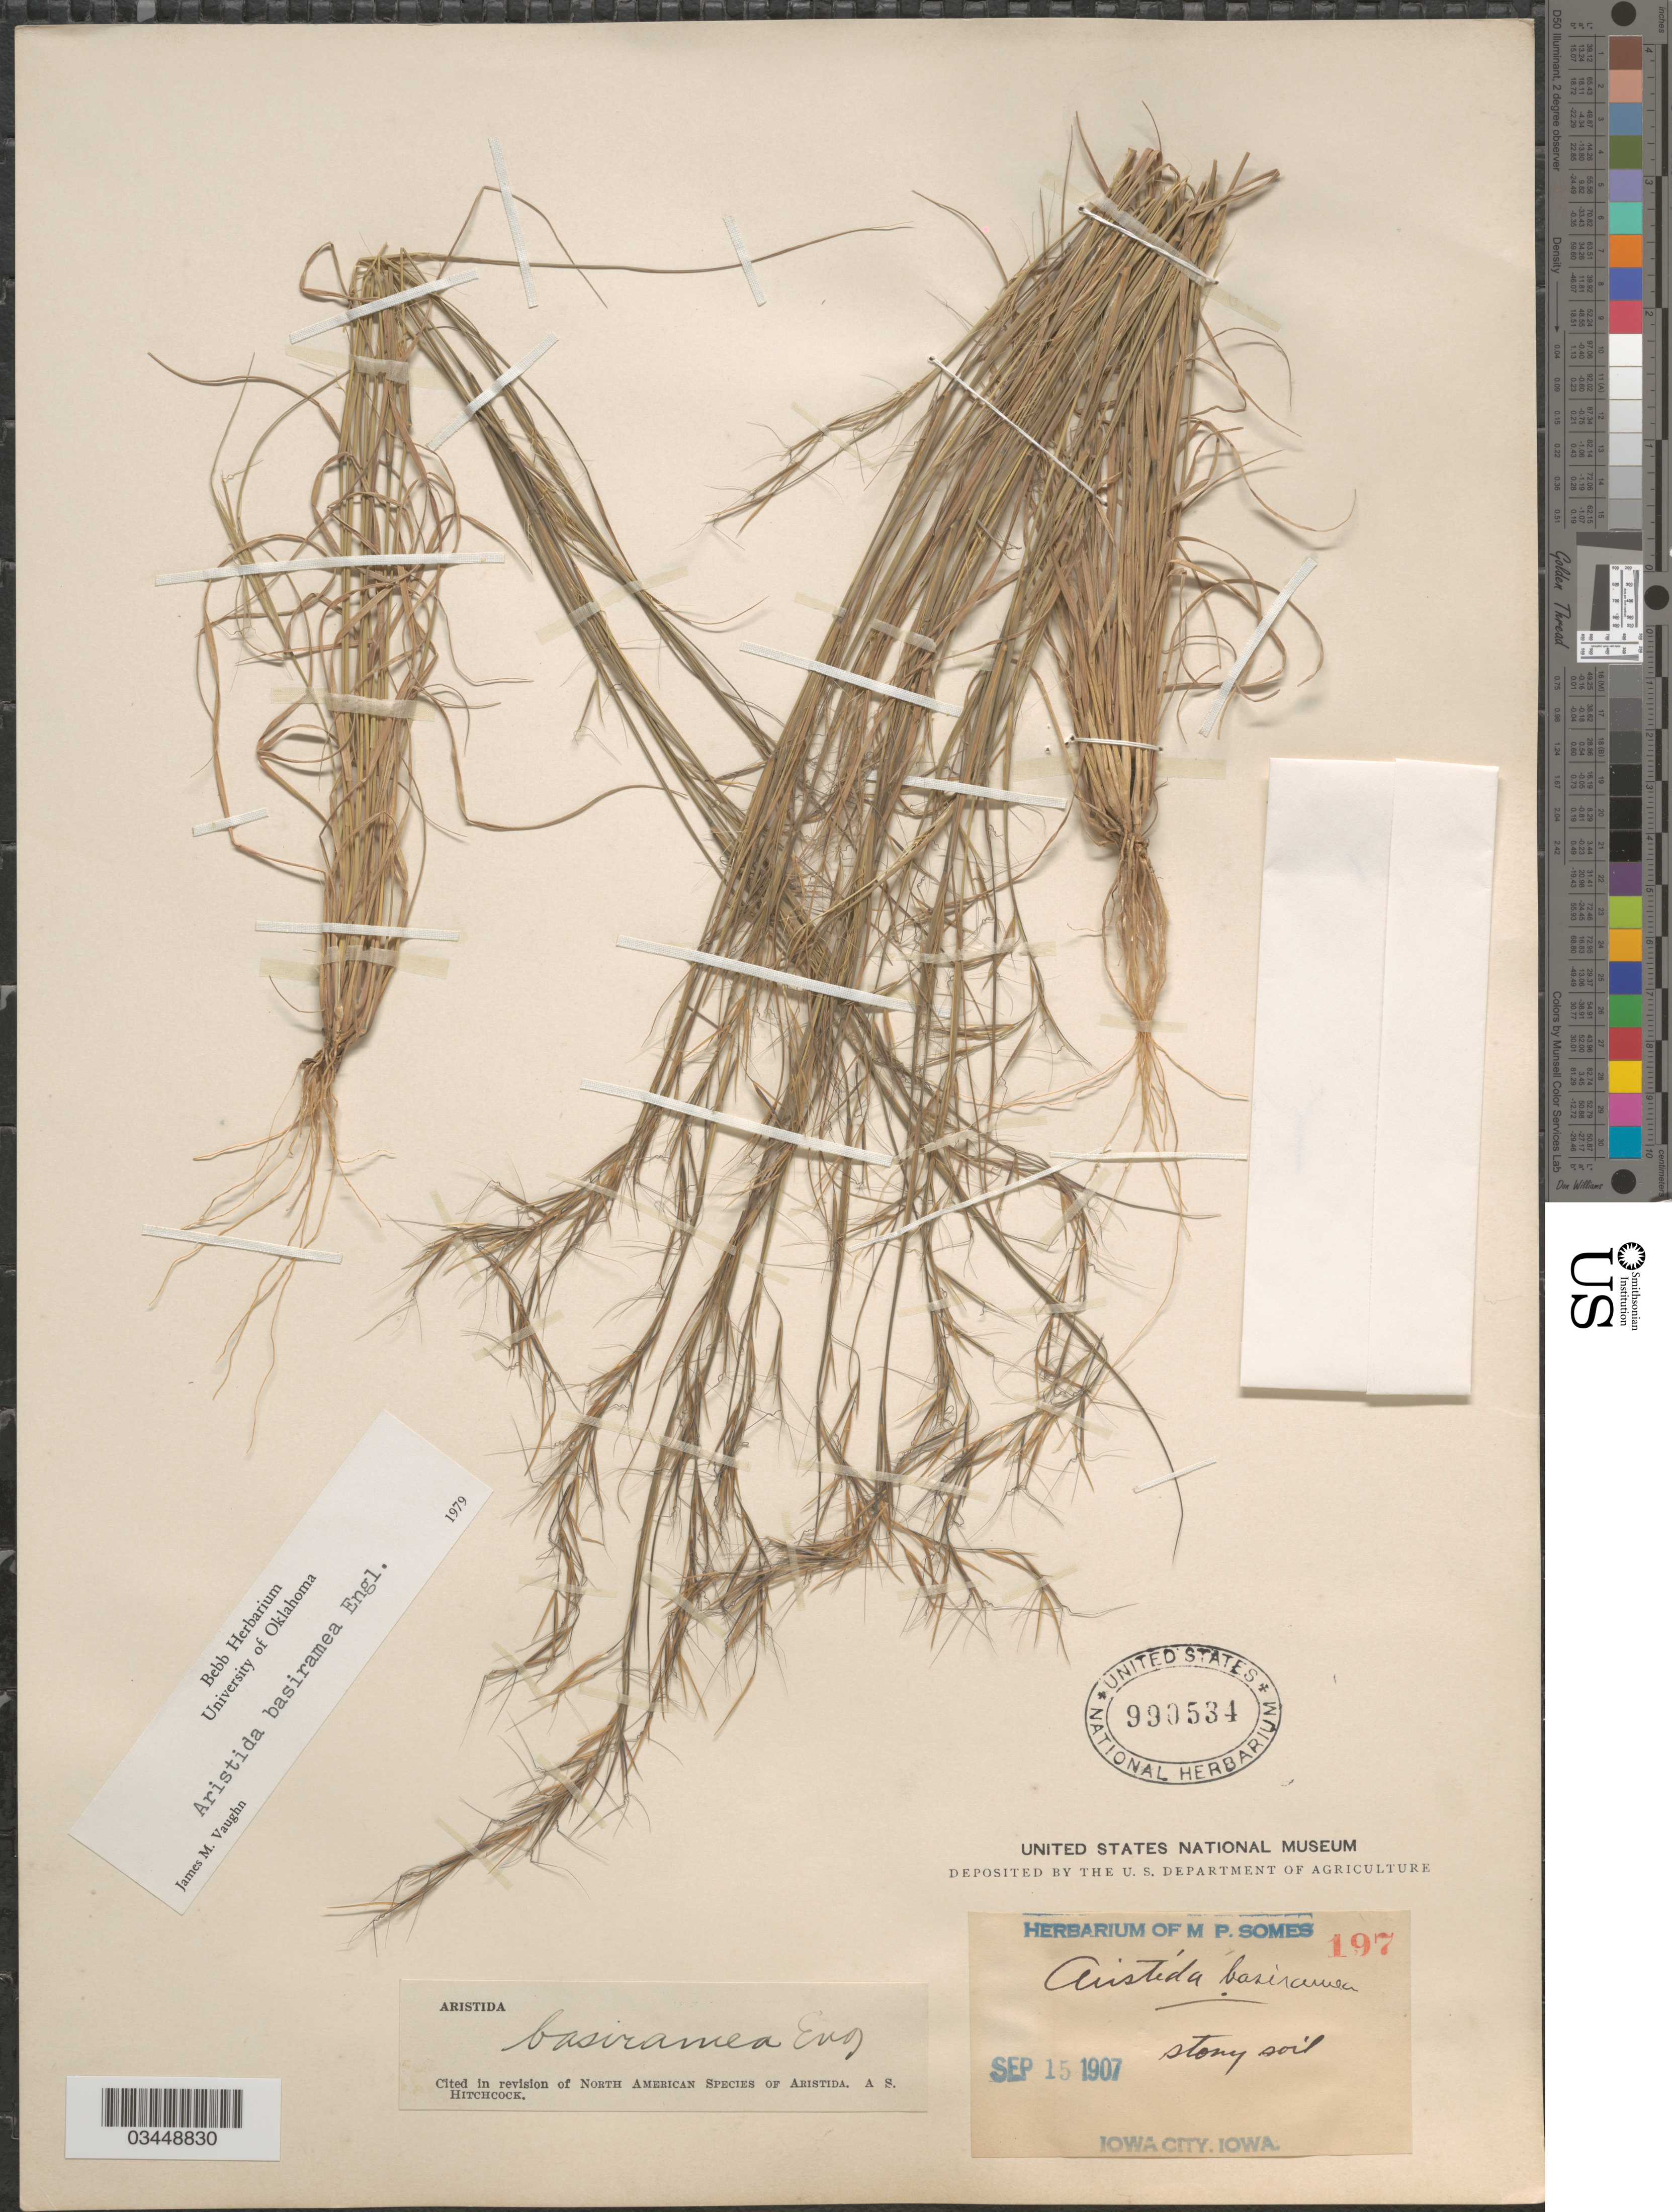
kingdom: Plantae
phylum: Tracheophyta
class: Liliopsida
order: Poales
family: Poaceae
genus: Aristida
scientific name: Aristida basiramea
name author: Engelm. ex Vasey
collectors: M. Somes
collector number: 197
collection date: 1907-09-15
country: United States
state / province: Iowa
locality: Stony soil. Iowa City.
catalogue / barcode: US 990534